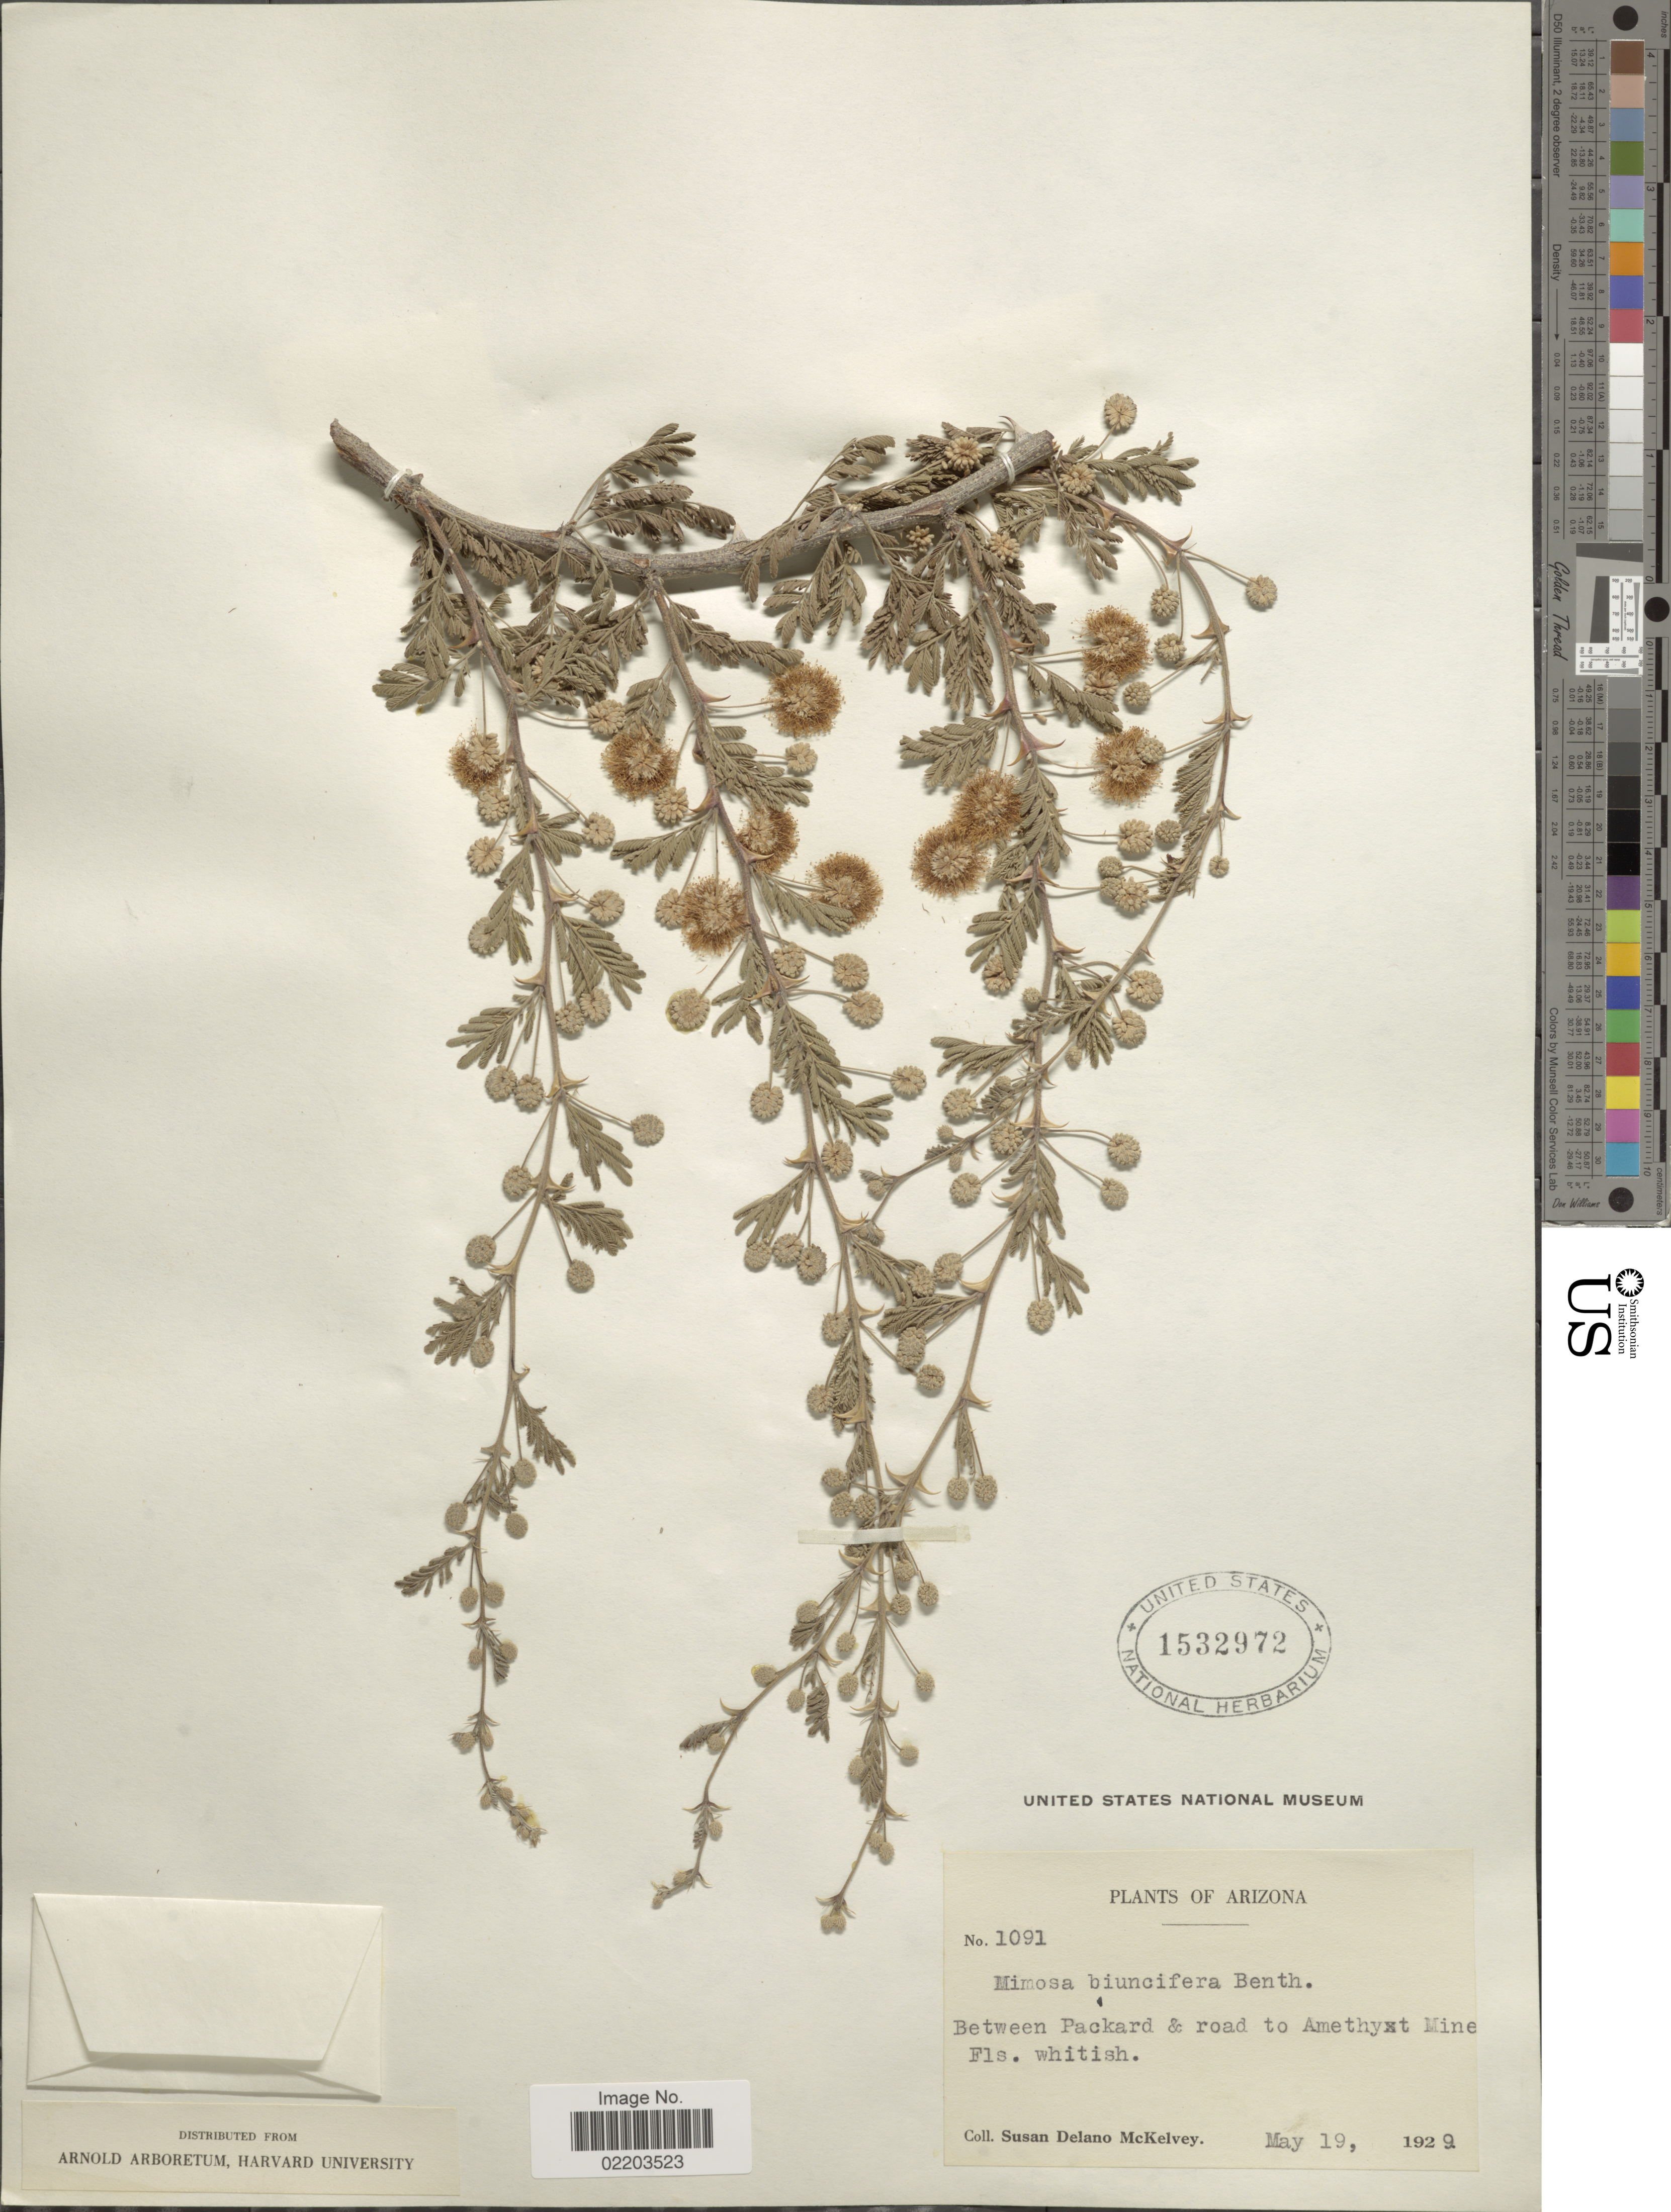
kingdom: Plantae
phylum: Tracheophyta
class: Magnoliopsida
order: Fabales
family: Fabaceae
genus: Mimosa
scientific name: Mimosa biuncifera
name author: Benth.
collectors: S. A. McKelvey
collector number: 1091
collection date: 1929-05-19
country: United States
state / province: Arizona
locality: Betweeen Packard & road to Amethyt Mine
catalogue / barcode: US 1532972